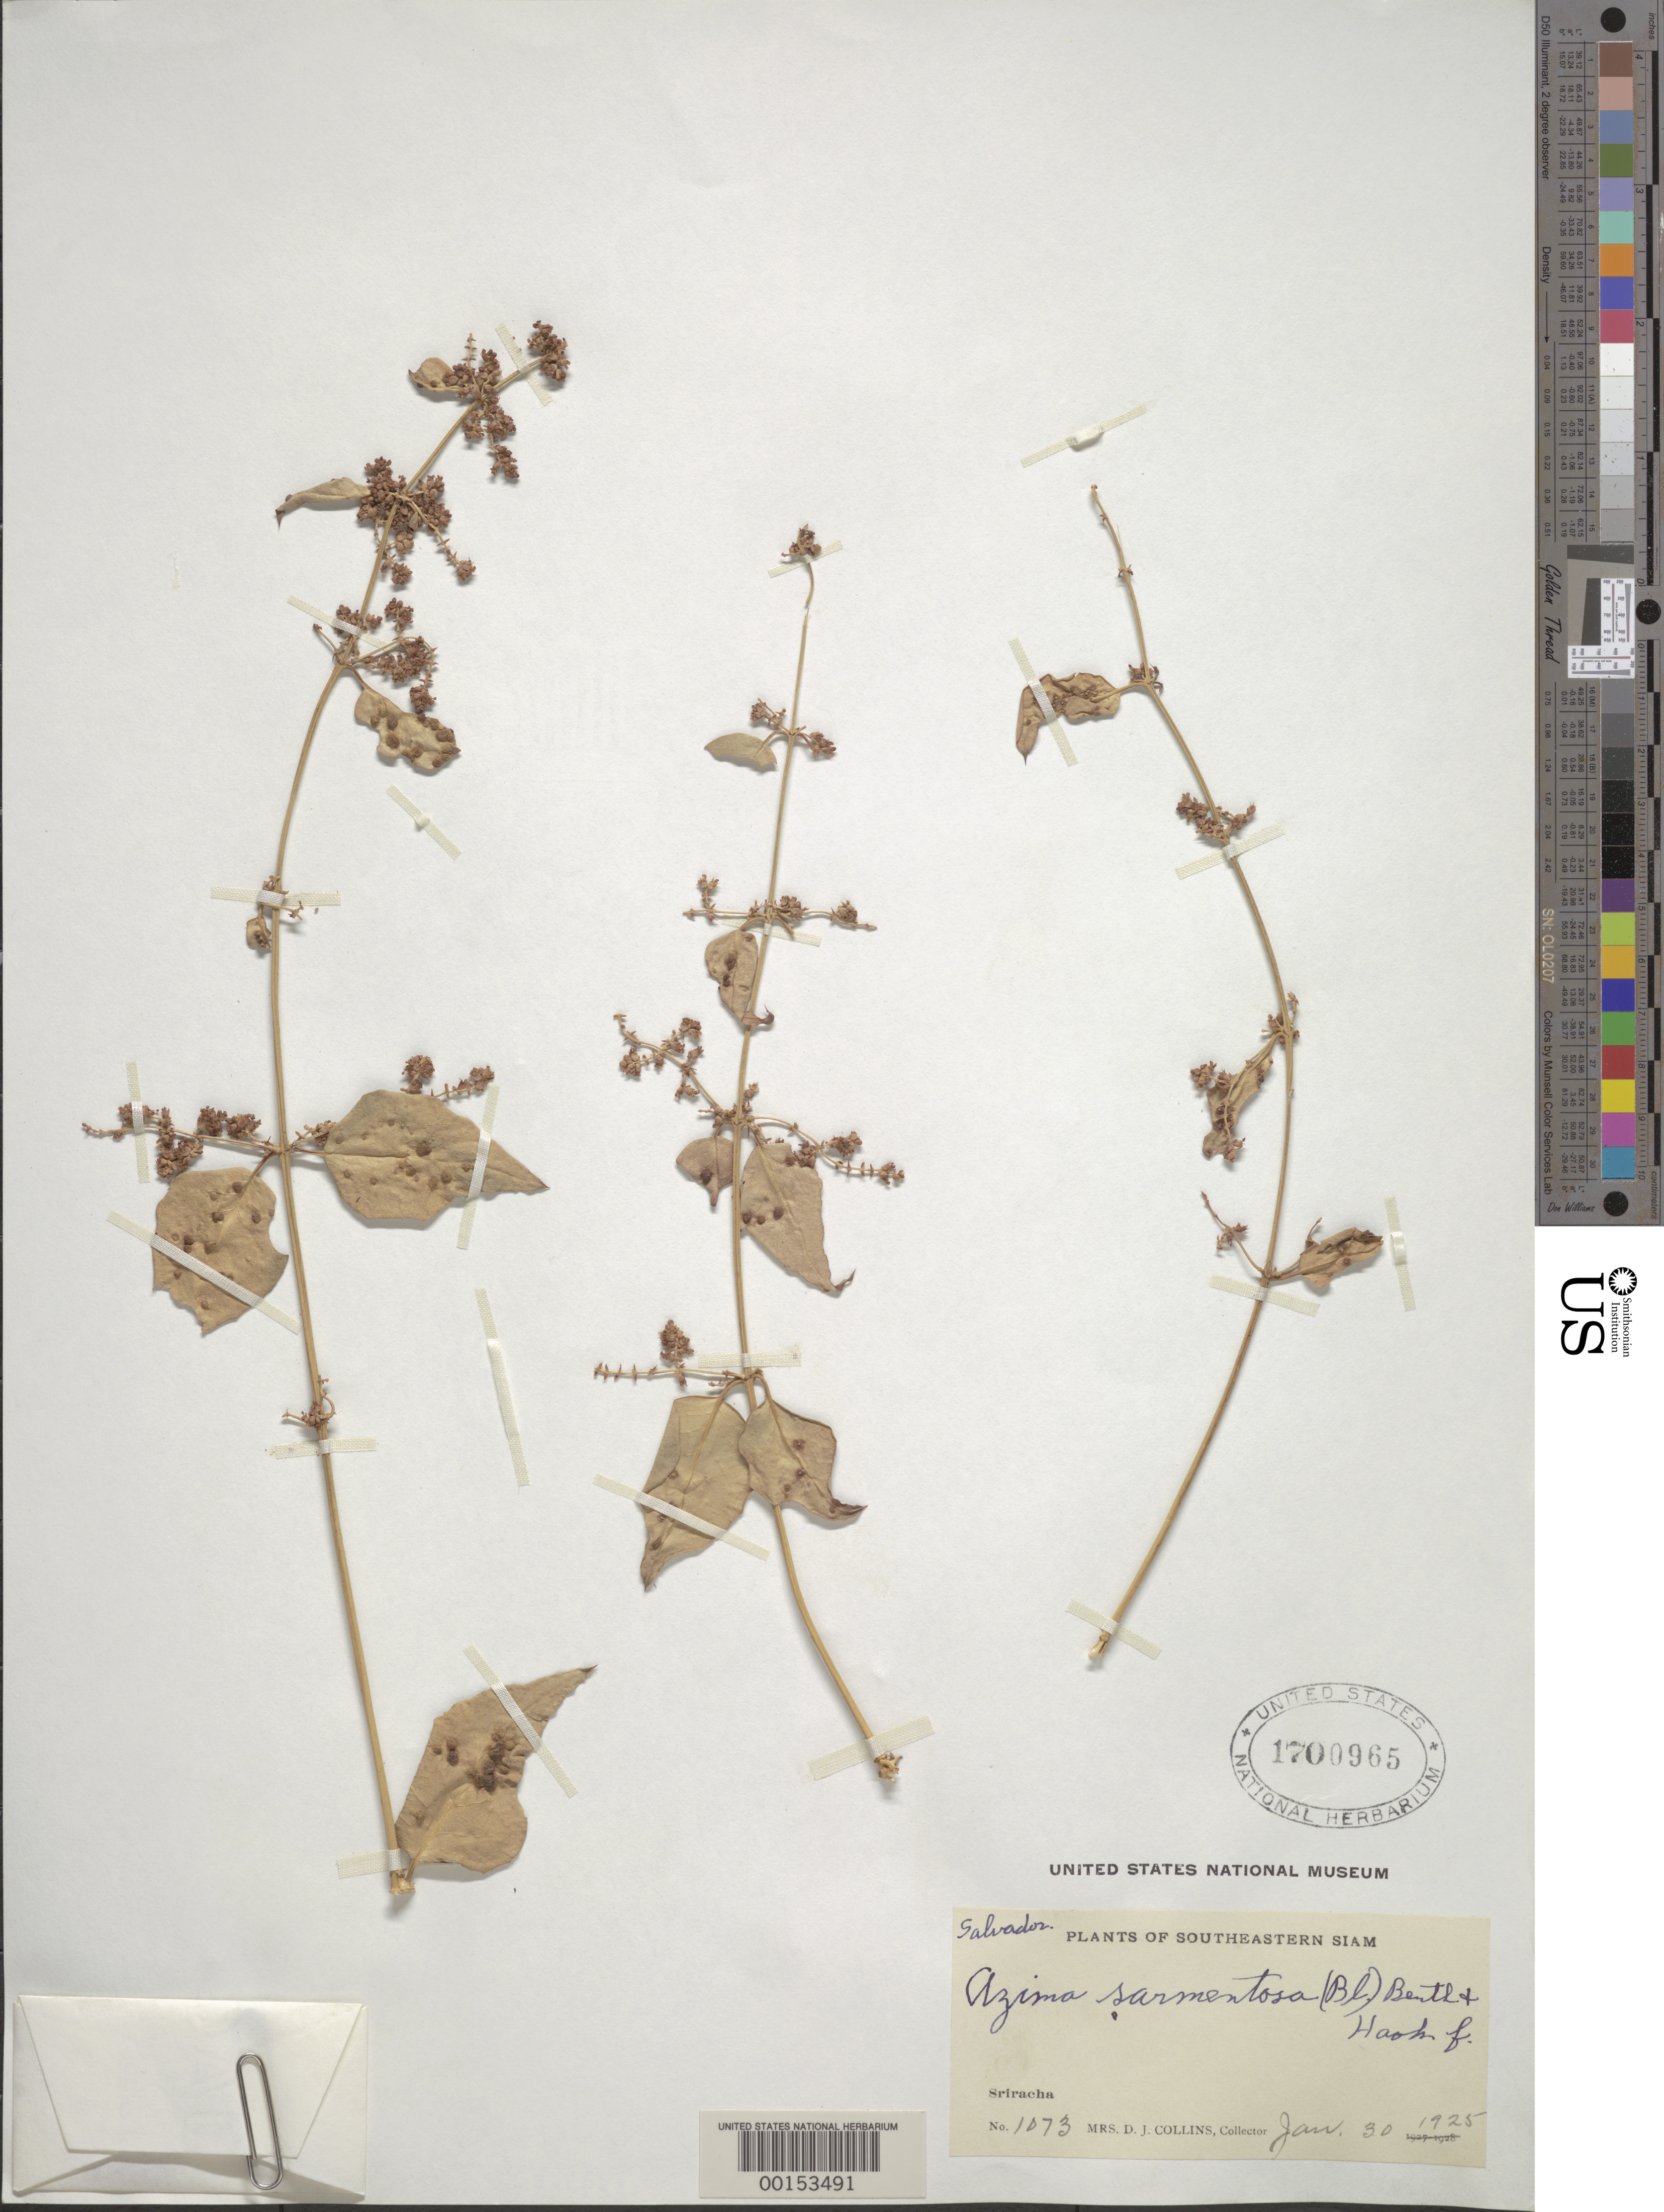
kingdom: Plantae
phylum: Tracheophyta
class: Magnoliopsida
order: Brassicales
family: Salvadoraceae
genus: Azima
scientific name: Azima sarmentosa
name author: (Blume) Benth. & Hook. f.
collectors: Mrs. D. J. Collins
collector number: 1073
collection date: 1925-01-30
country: Thailand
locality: Southeastern Siam. Sriracha.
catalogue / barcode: US 1700965